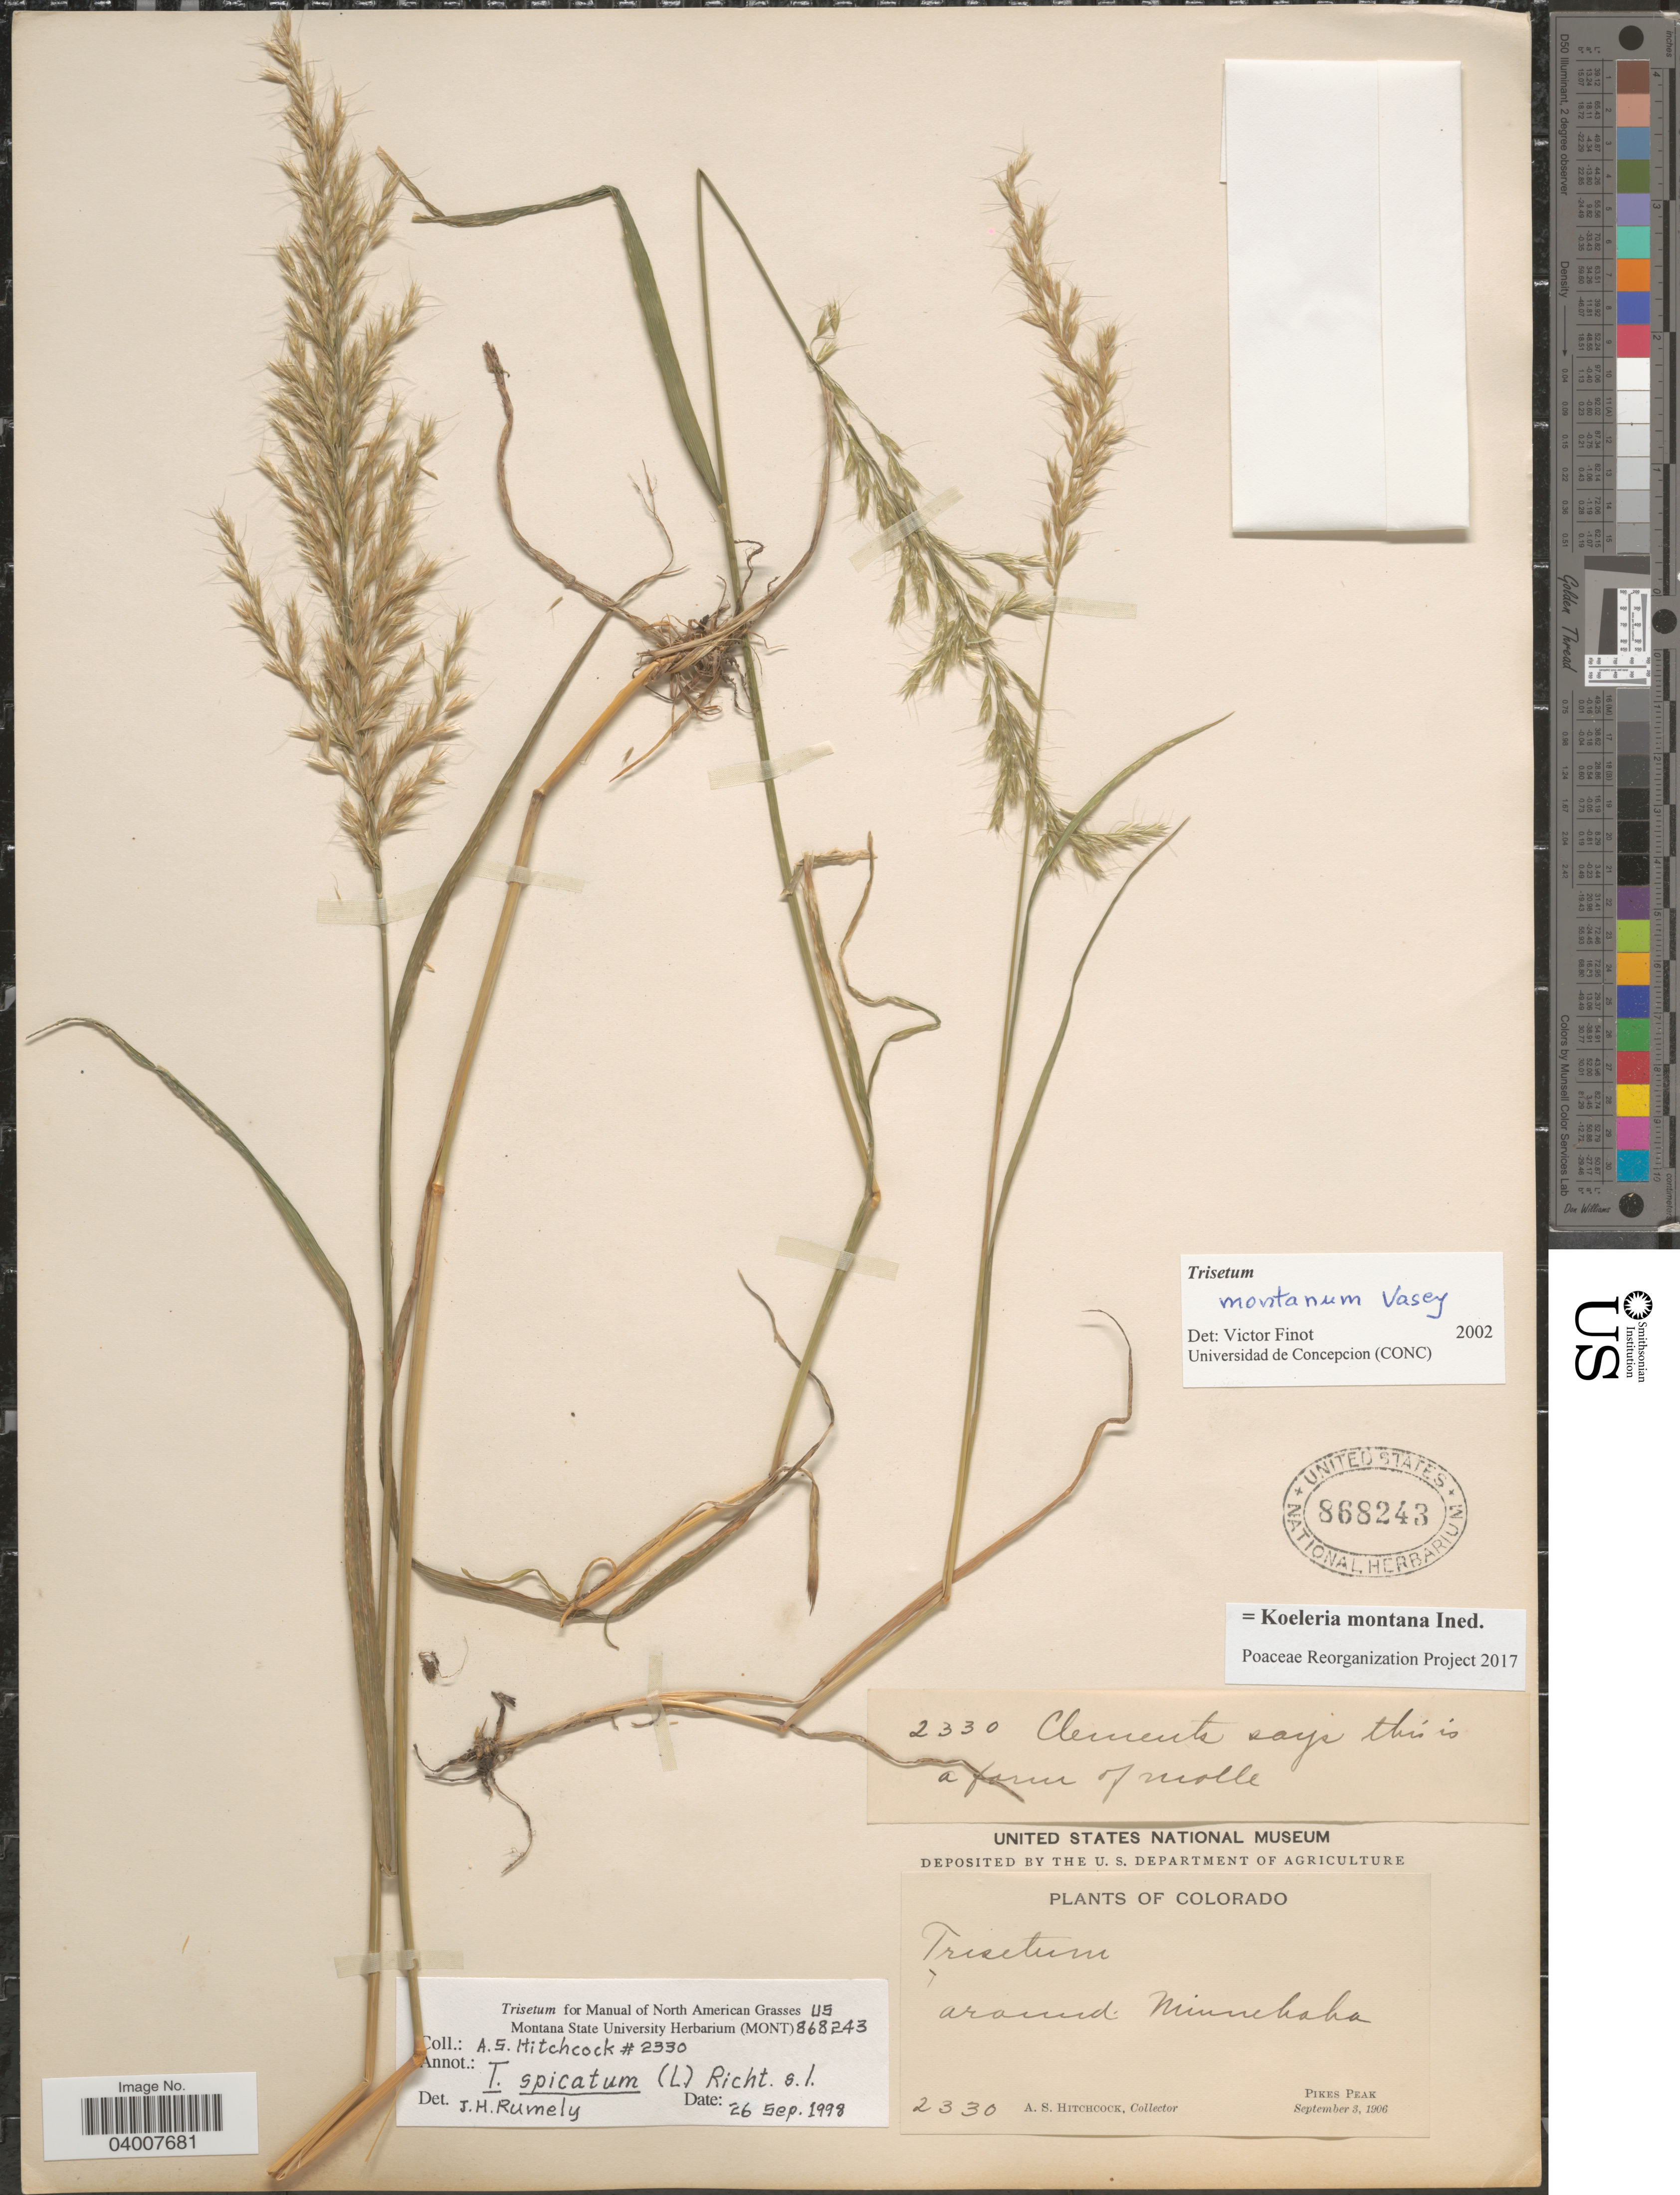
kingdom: Plantae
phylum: Tracheophyta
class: Liliopsida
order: Poales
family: Poaceae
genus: Koeleria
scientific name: Koeleria montana ined.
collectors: A. S. Hitchcock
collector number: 2330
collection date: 1906-09-03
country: United States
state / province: Colorado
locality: Around Minnehaha. Pikes Peak.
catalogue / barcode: US 868243